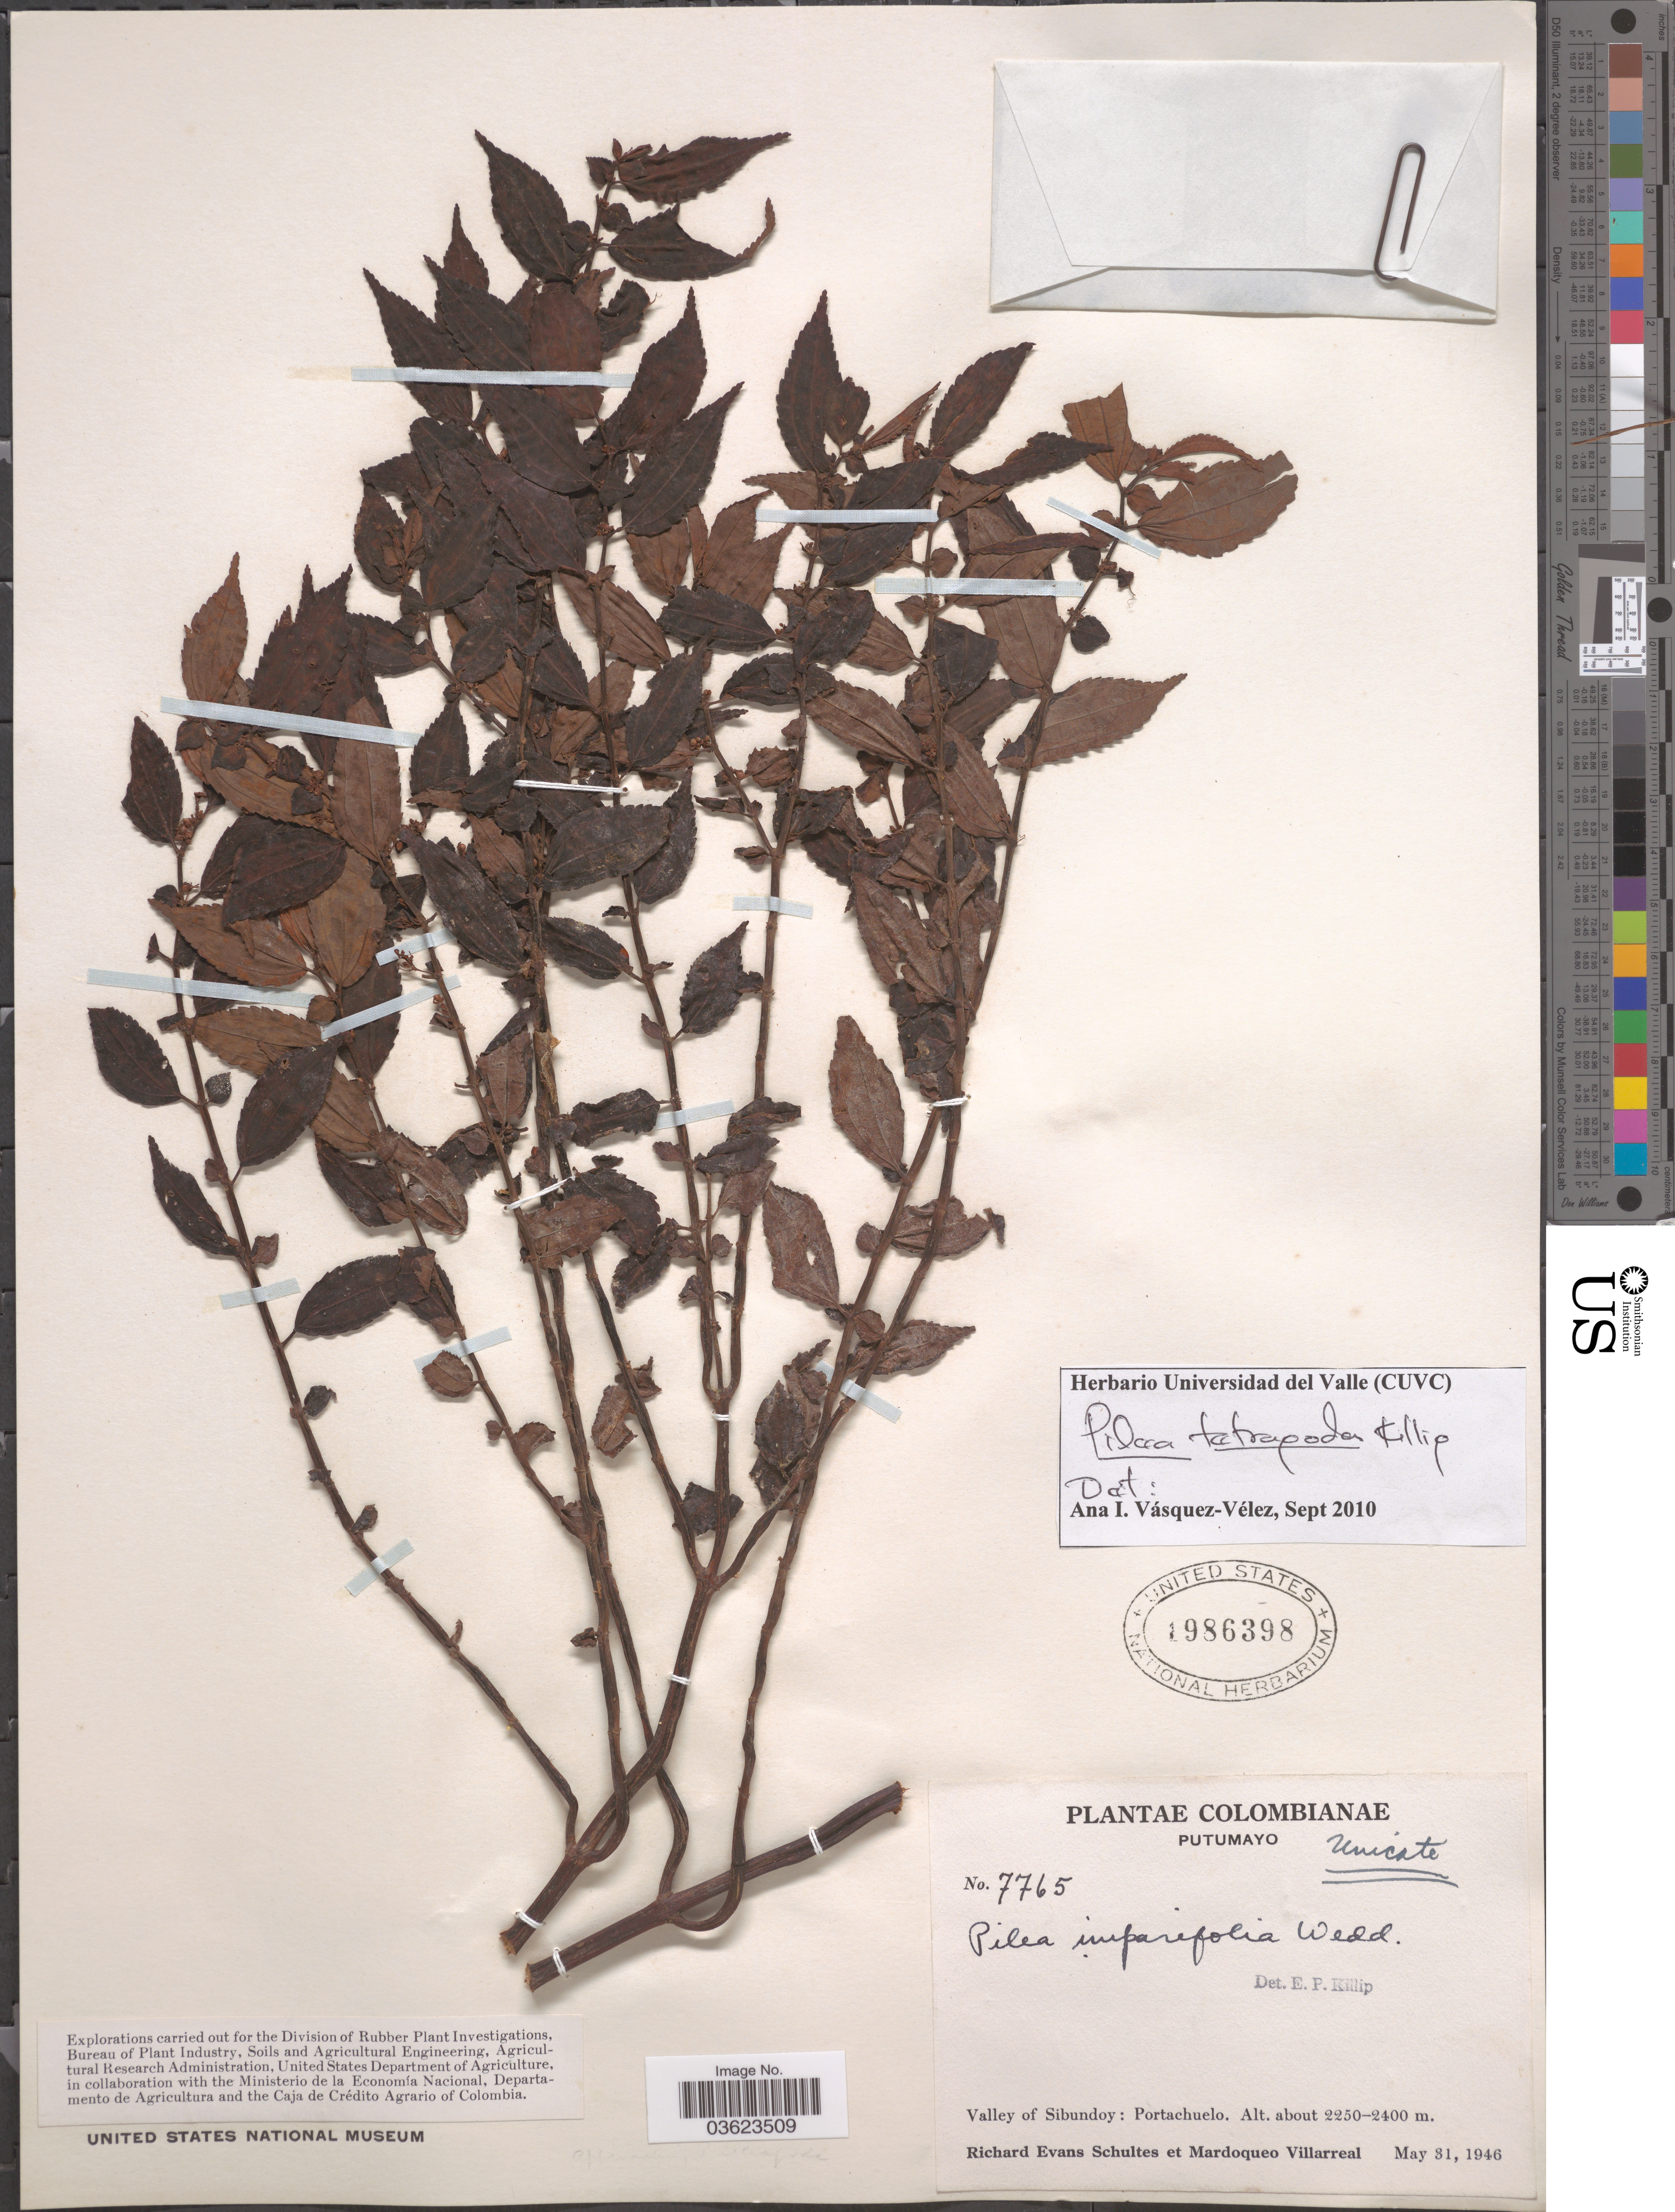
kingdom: Plantae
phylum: Tracheophyta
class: Magnoliopsida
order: Rosales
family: Urticaceae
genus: Pilea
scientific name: Pilea tetrapoda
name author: Killip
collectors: R. E. Schultes & M. Villarreal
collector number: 7765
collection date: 1946-05-31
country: Colombia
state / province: Putumayo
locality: Valley of Sibundoy: Portachuelo.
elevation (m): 2250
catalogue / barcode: US 1986398